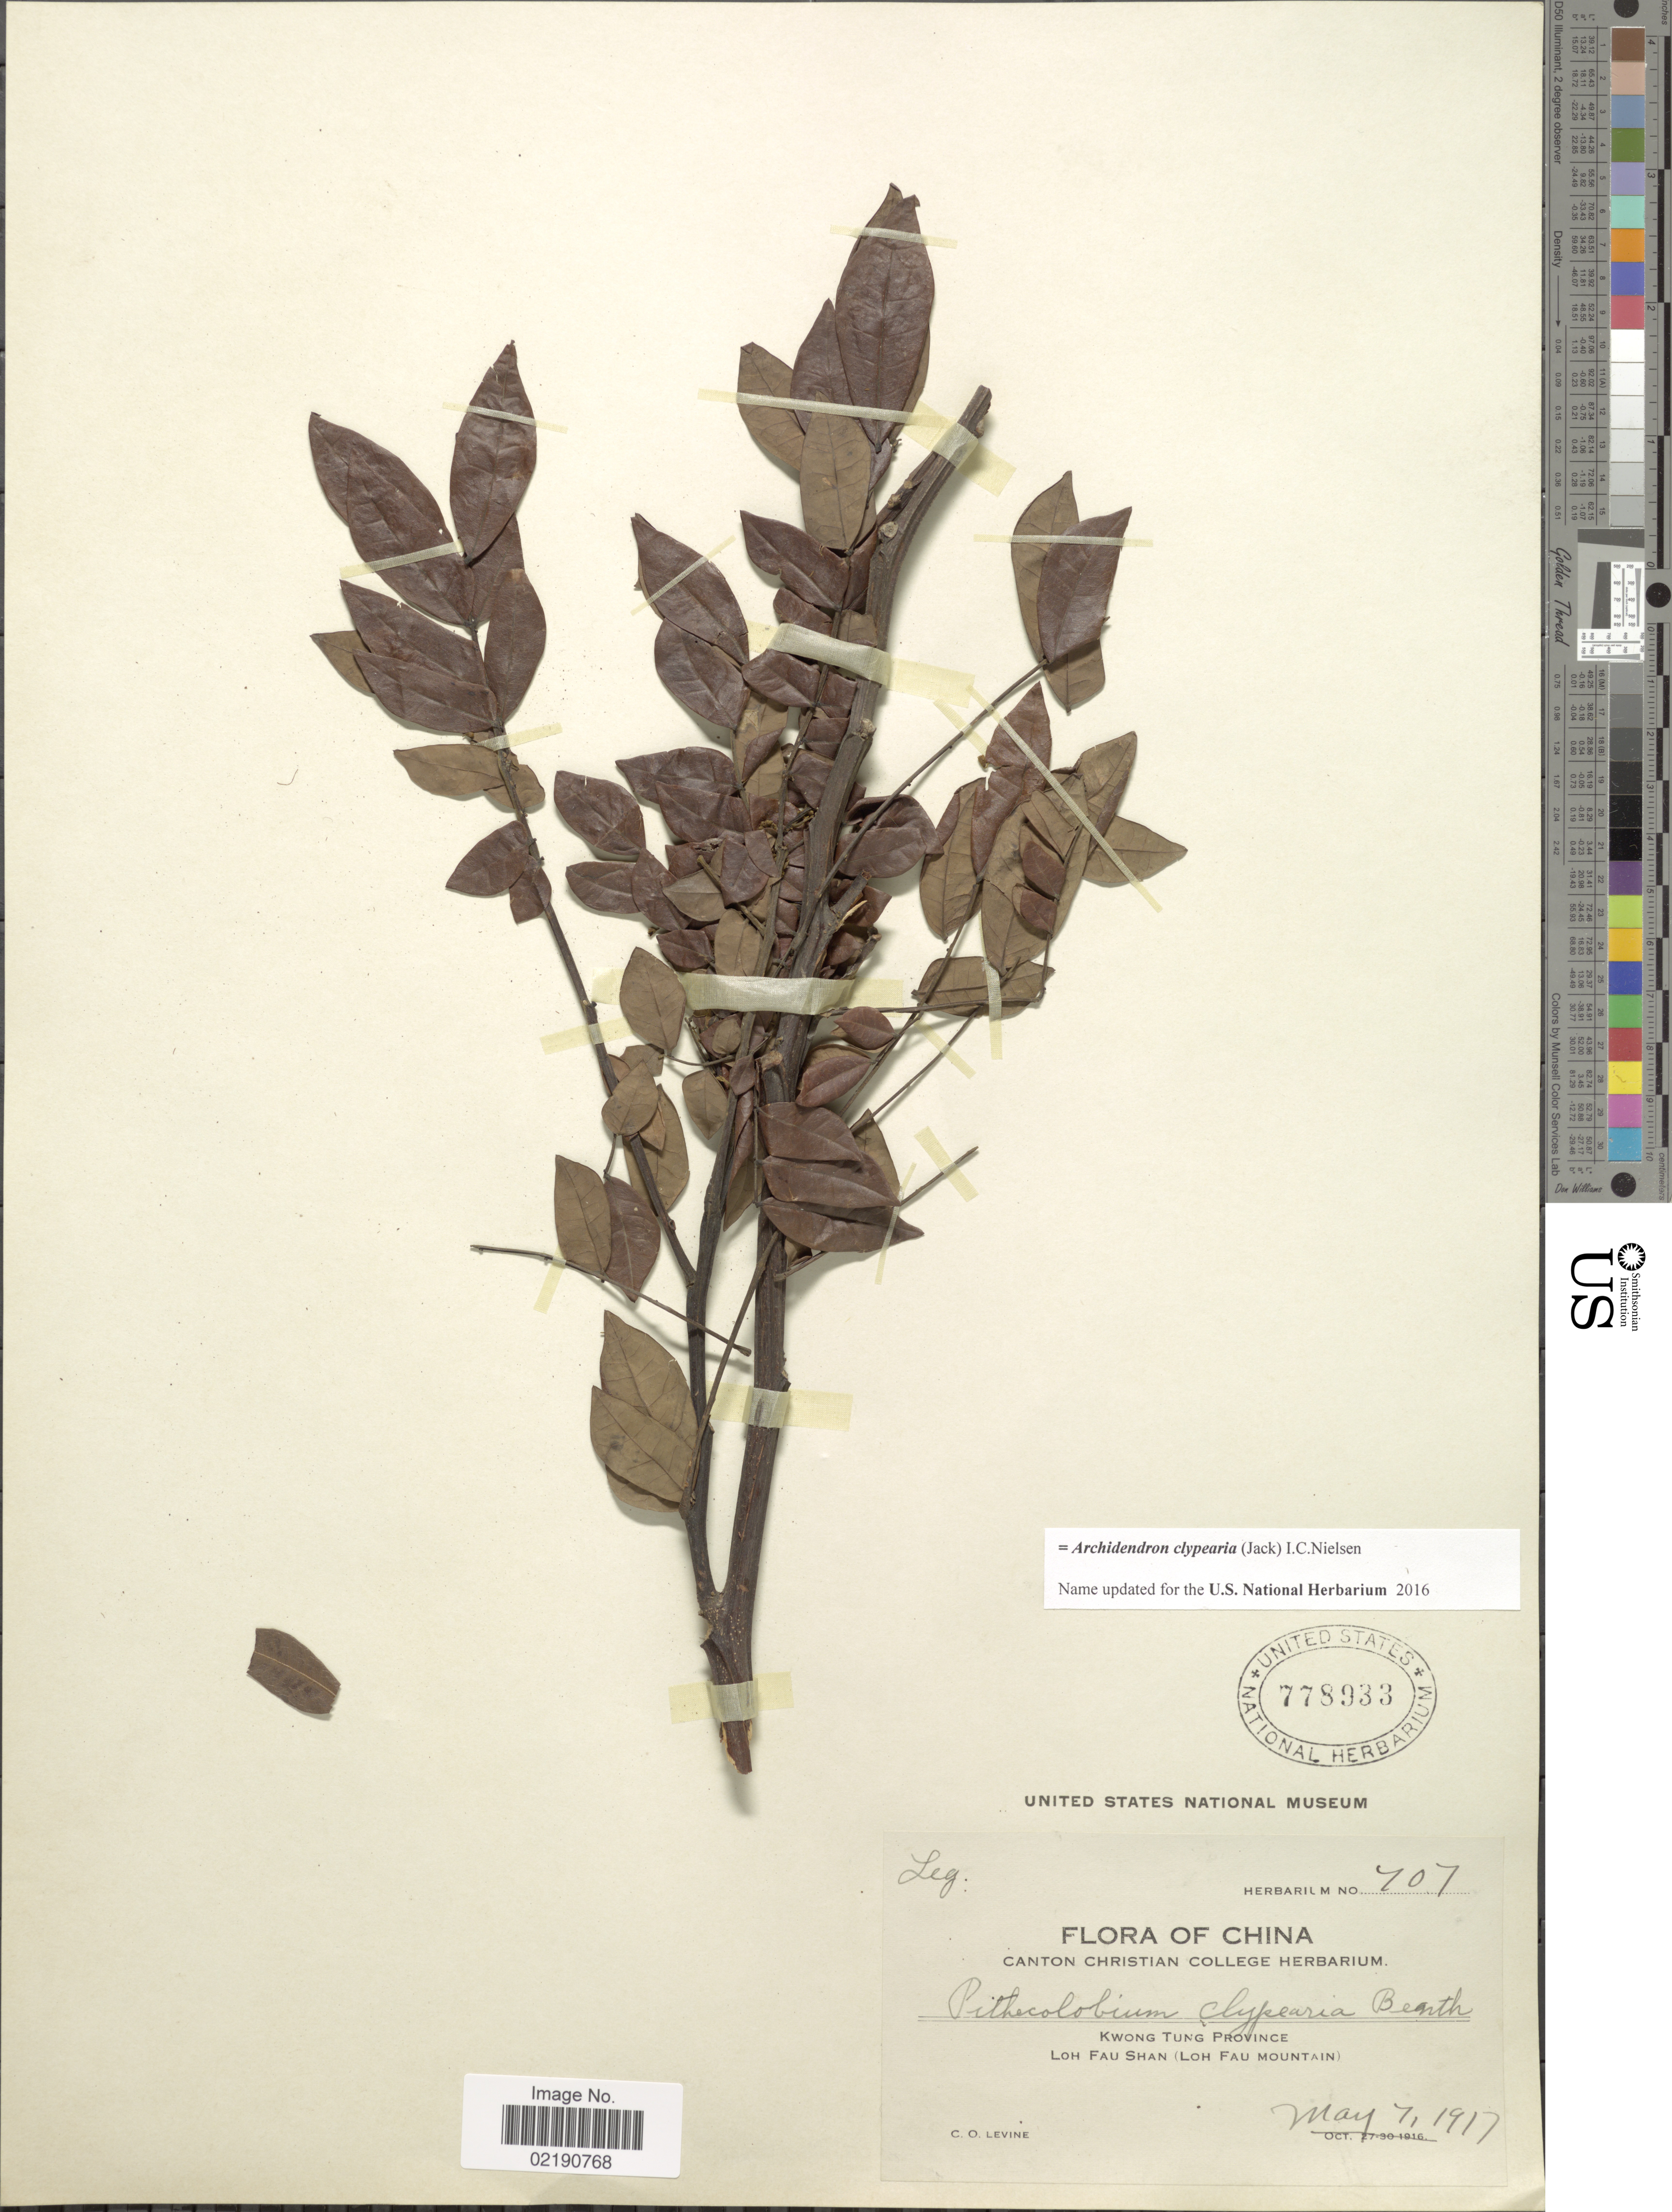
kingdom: Plantae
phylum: Tracheophyta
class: Magnoliopsida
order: Fabales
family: Fabaceae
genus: Archidendron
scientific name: Archidendron clypearia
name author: (Jack) I.C. Nielsen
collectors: C. O. Levine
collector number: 707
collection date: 1917-05-07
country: China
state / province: Guangdong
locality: Kwong Tung Province, Loh Fau Shan (Loh Fau Mountain)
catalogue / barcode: US 778933